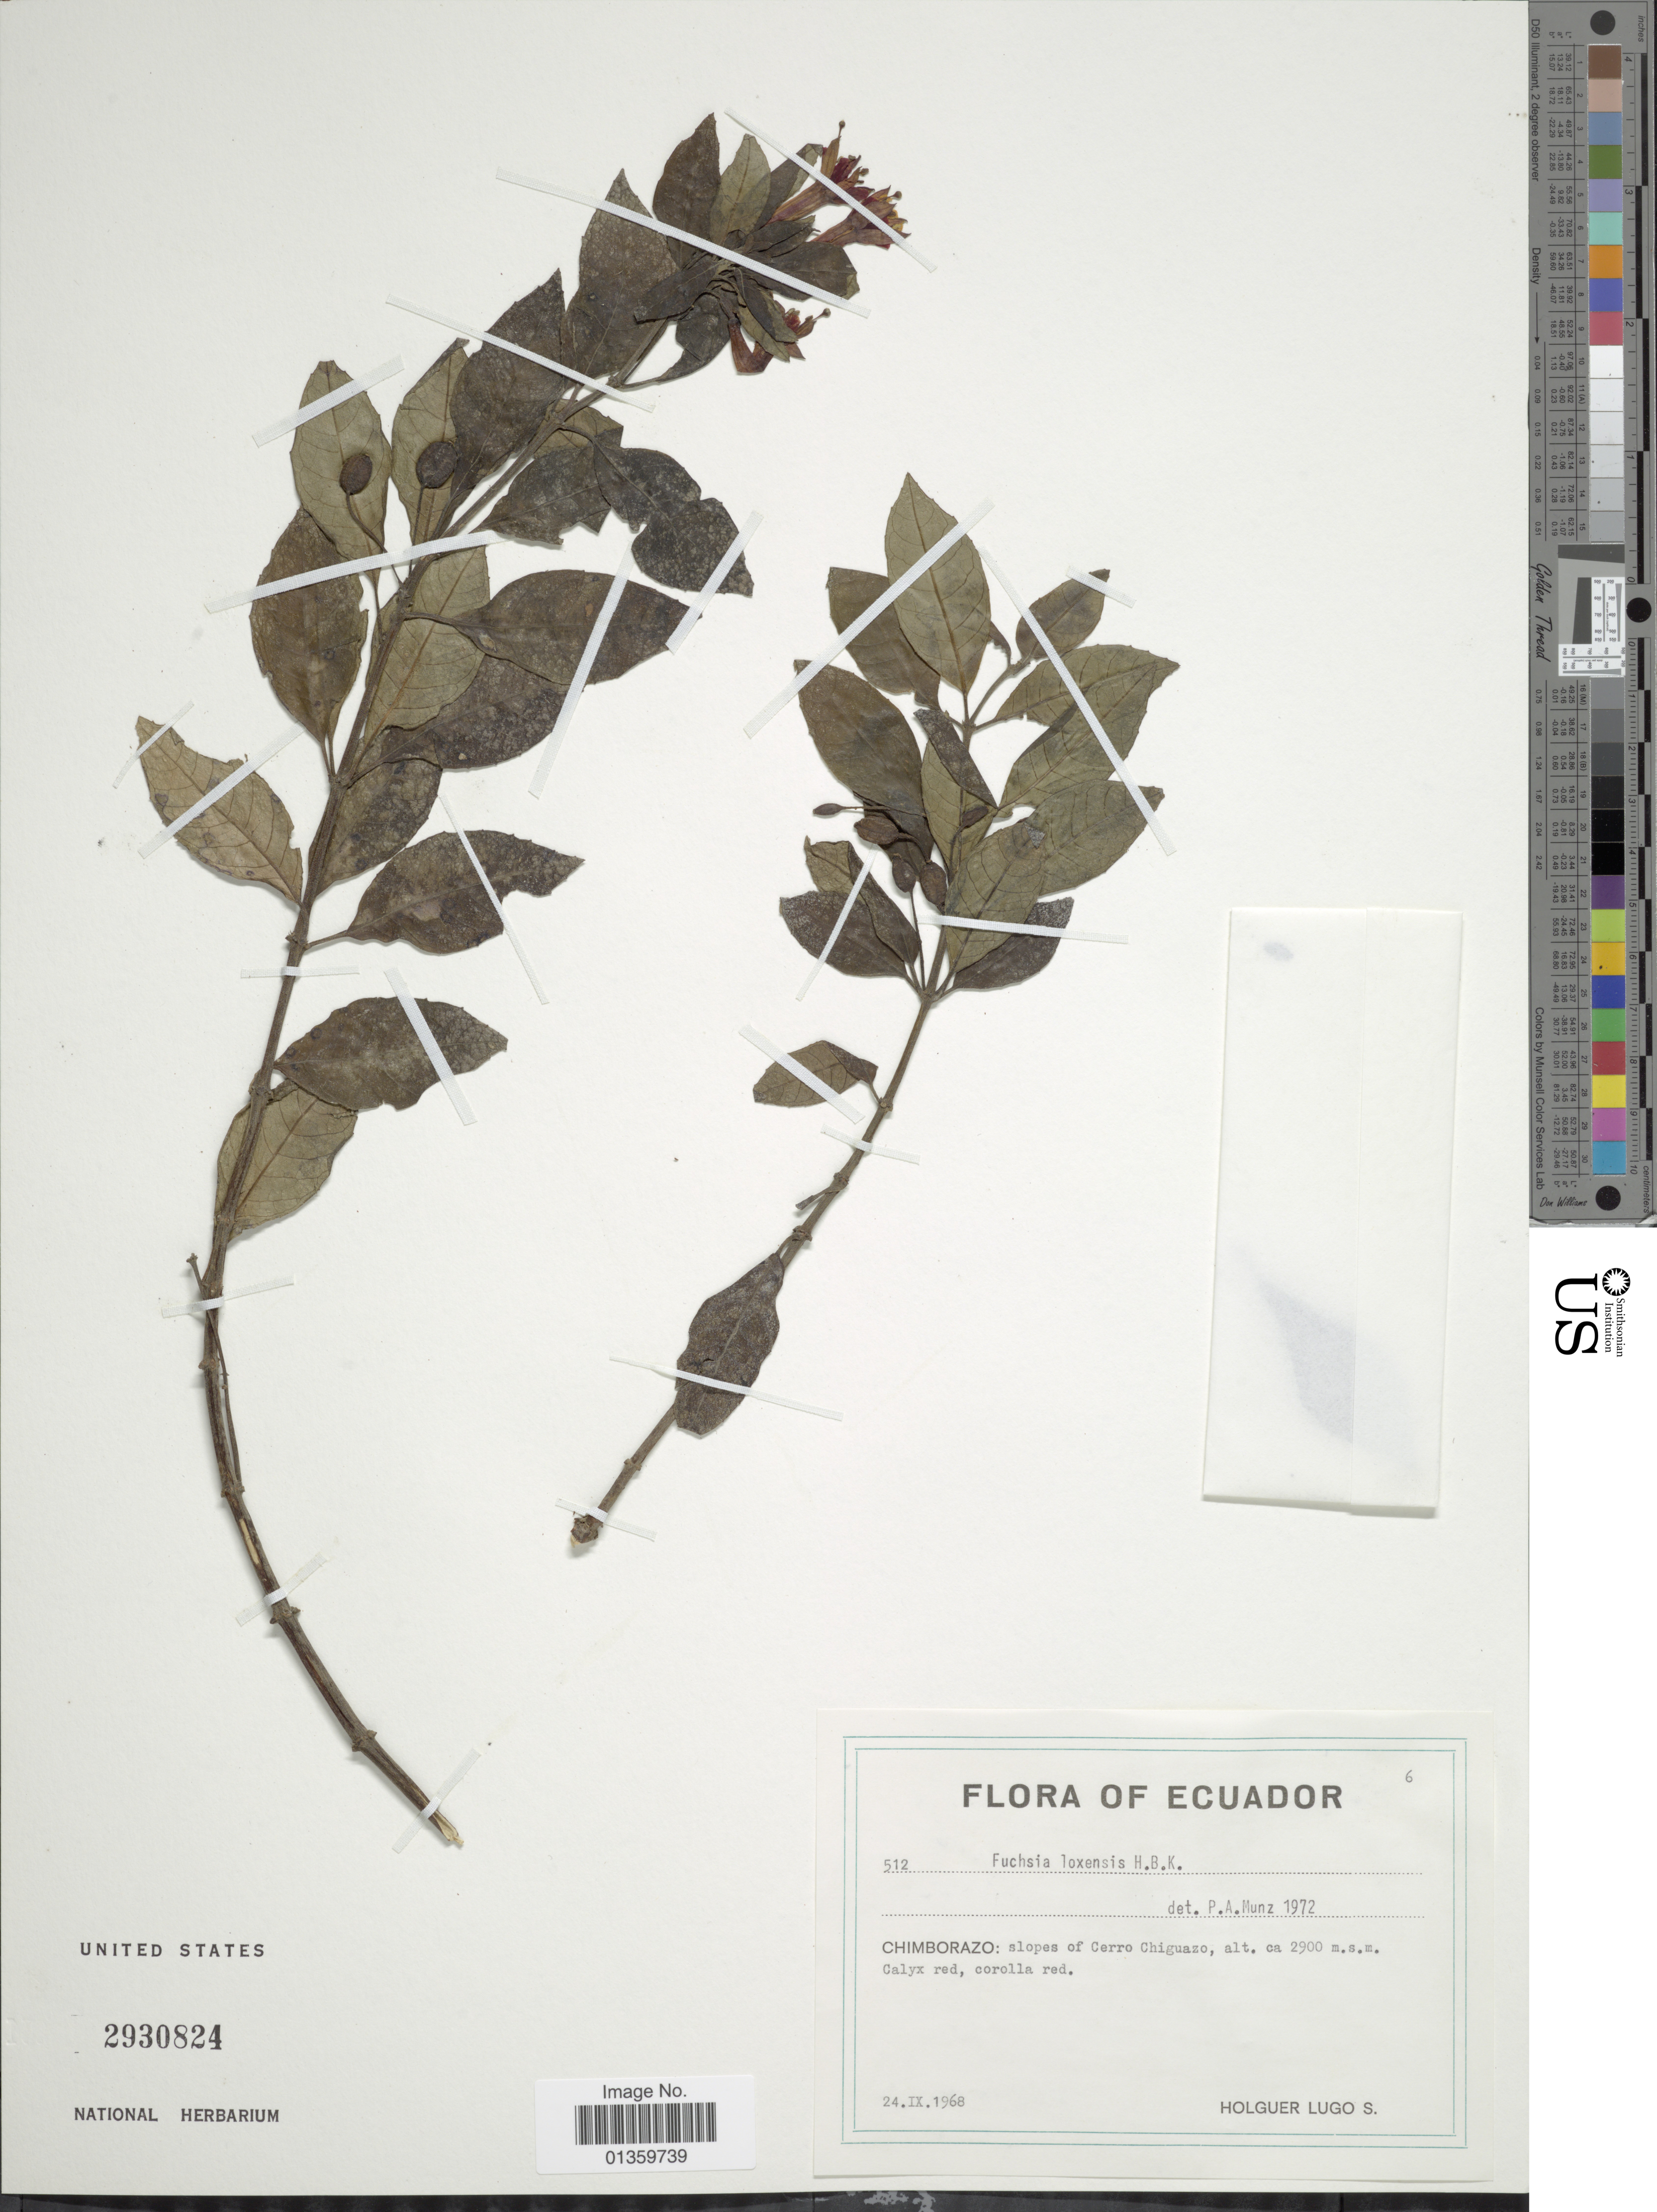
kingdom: Plantae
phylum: Tracheophyta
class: Magnoliopsida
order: Myrtales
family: Onagraceae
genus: Fuchsia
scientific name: Fuchsia loxensis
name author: Kunth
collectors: H. Lugo S.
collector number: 512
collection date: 1968-09-24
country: Ecuador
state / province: Chimborazo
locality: Slopes of Cerro Chiguazo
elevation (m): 2900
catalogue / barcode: US 2930824